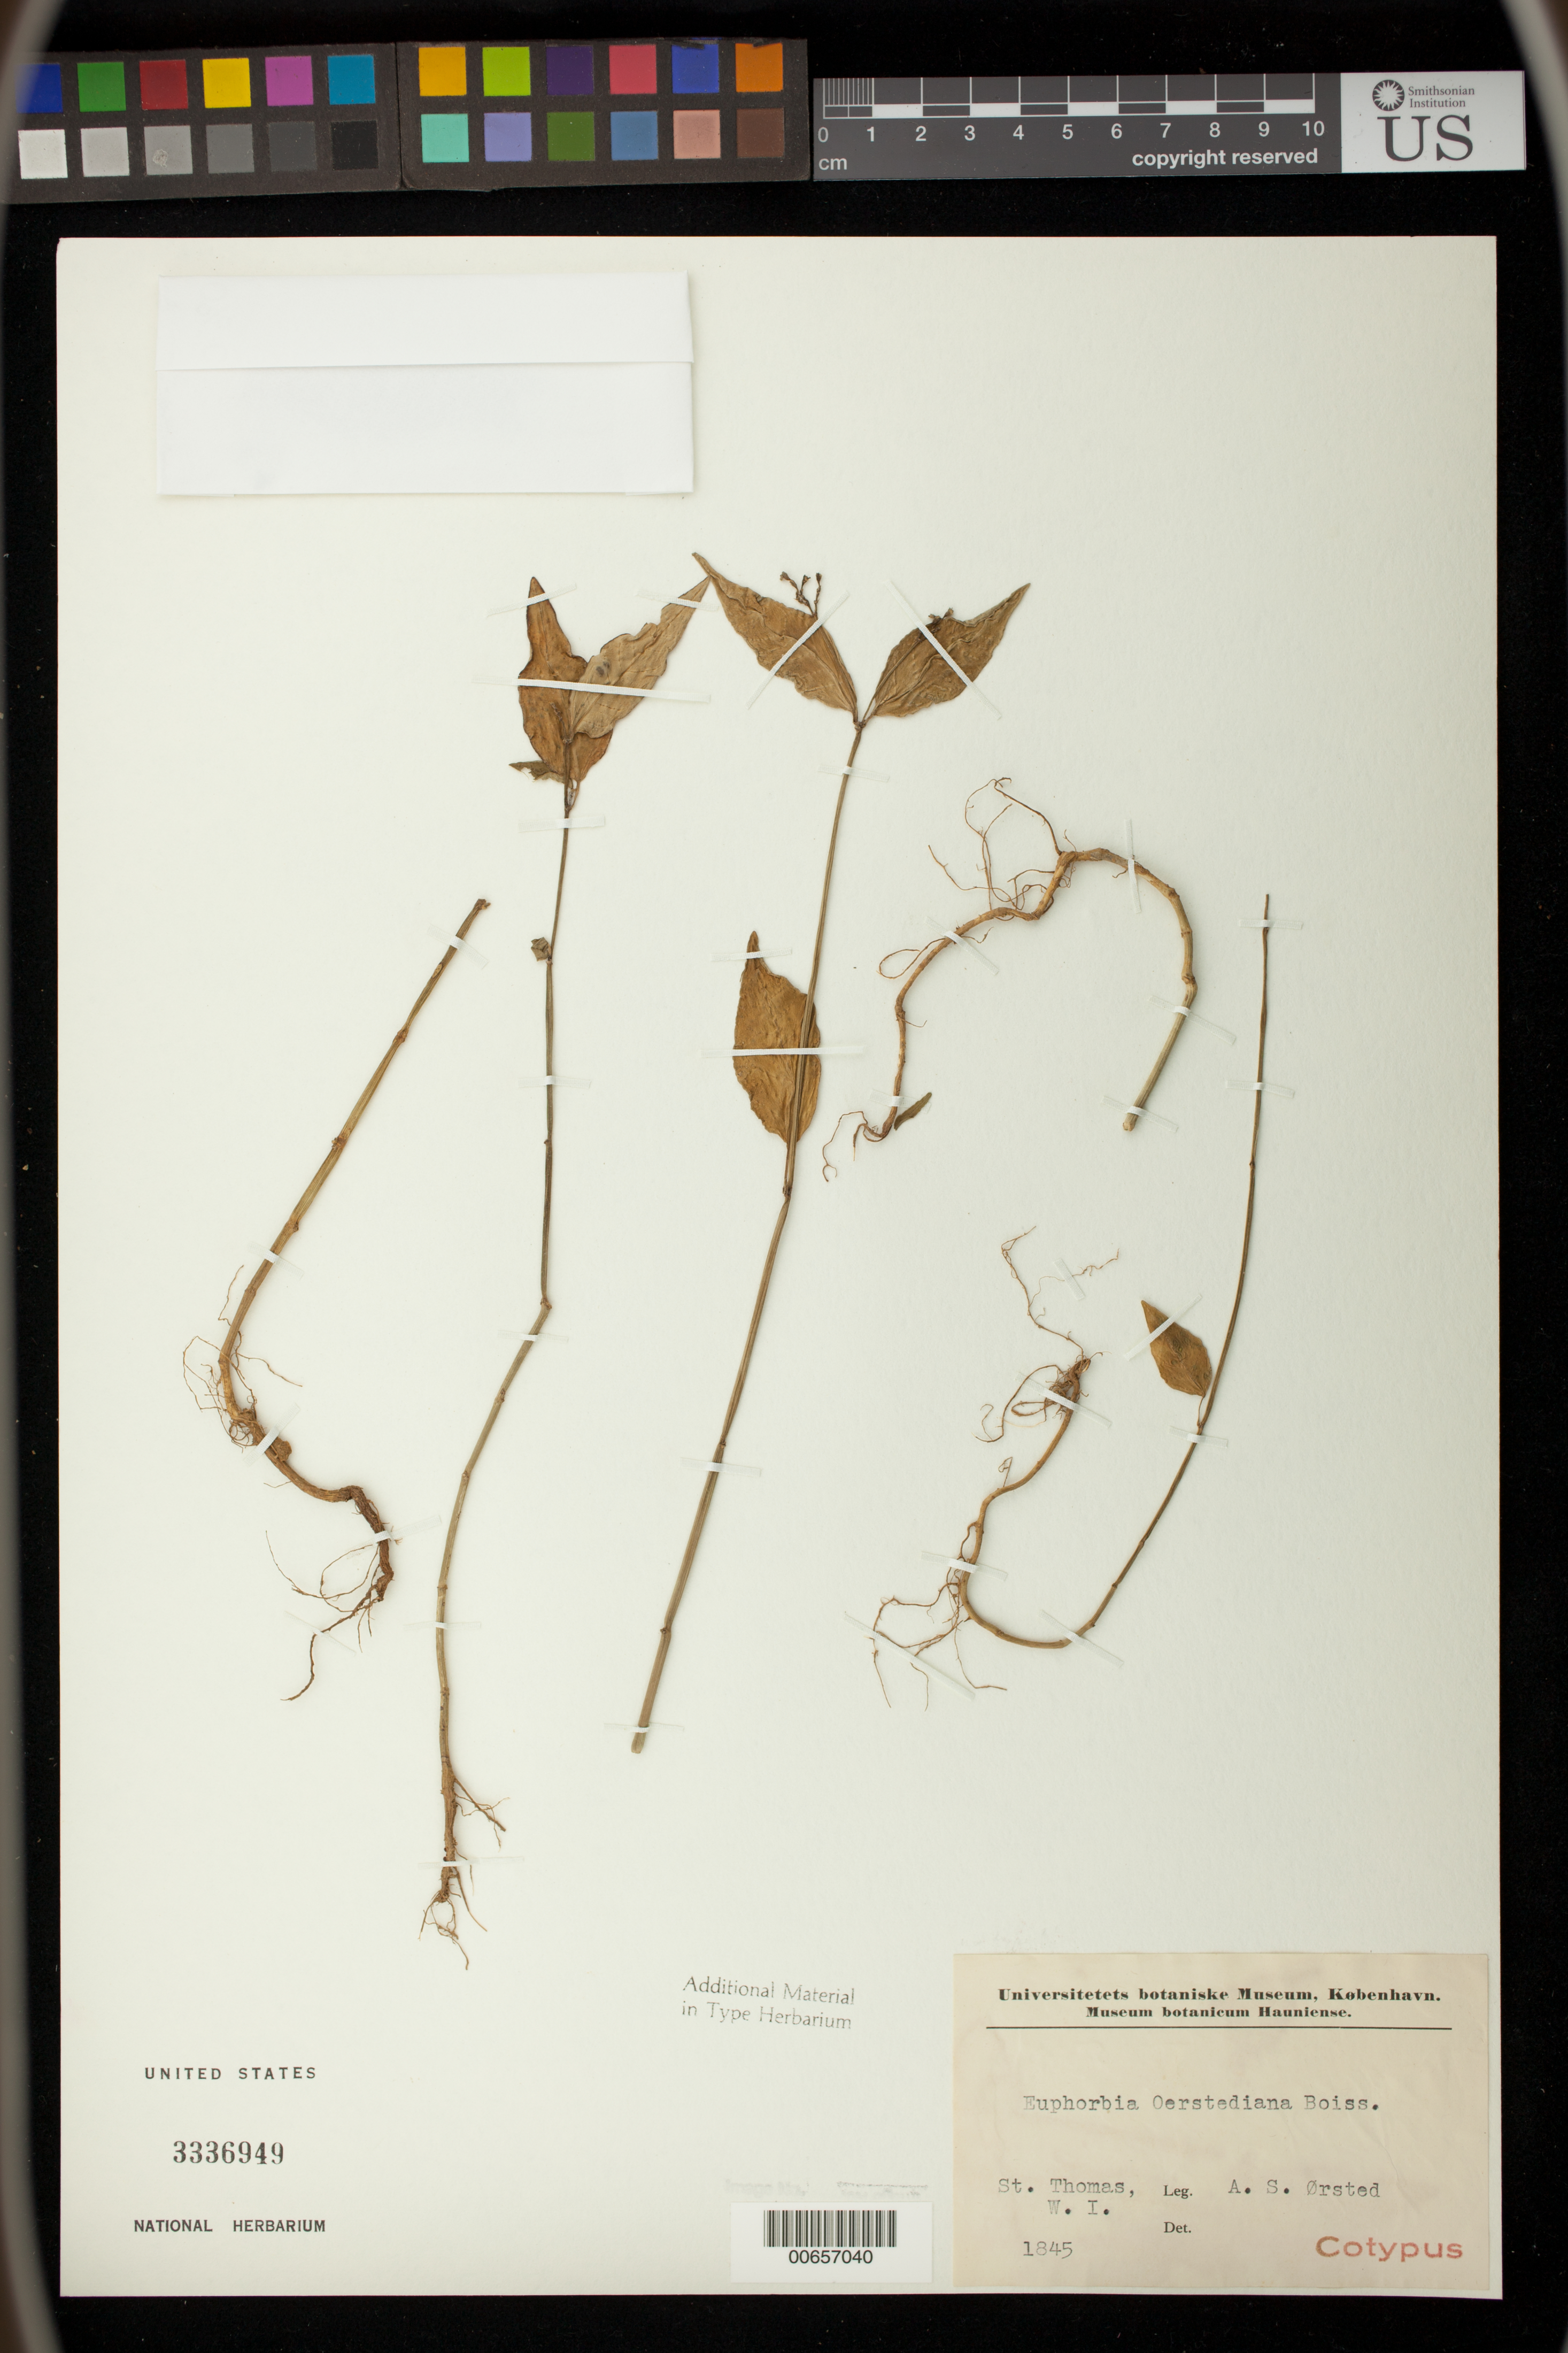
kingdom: Plantae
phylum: Tracheophyta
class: Magnoliopsida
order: Malpighiales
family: Euphorbiaceae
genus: Poinsettia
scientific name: Poinsettia oerstediana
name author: Klotzsch & Garcke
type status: Syntype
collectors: A. S. Oersted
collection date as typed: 1845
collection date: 1845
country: U.S. Virgin Islands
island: St. Thomas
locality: St. Thomas, W.I. [protologue, "Hab. in insula St. Thomae et in monte Maraya]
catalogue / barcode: US 3336949